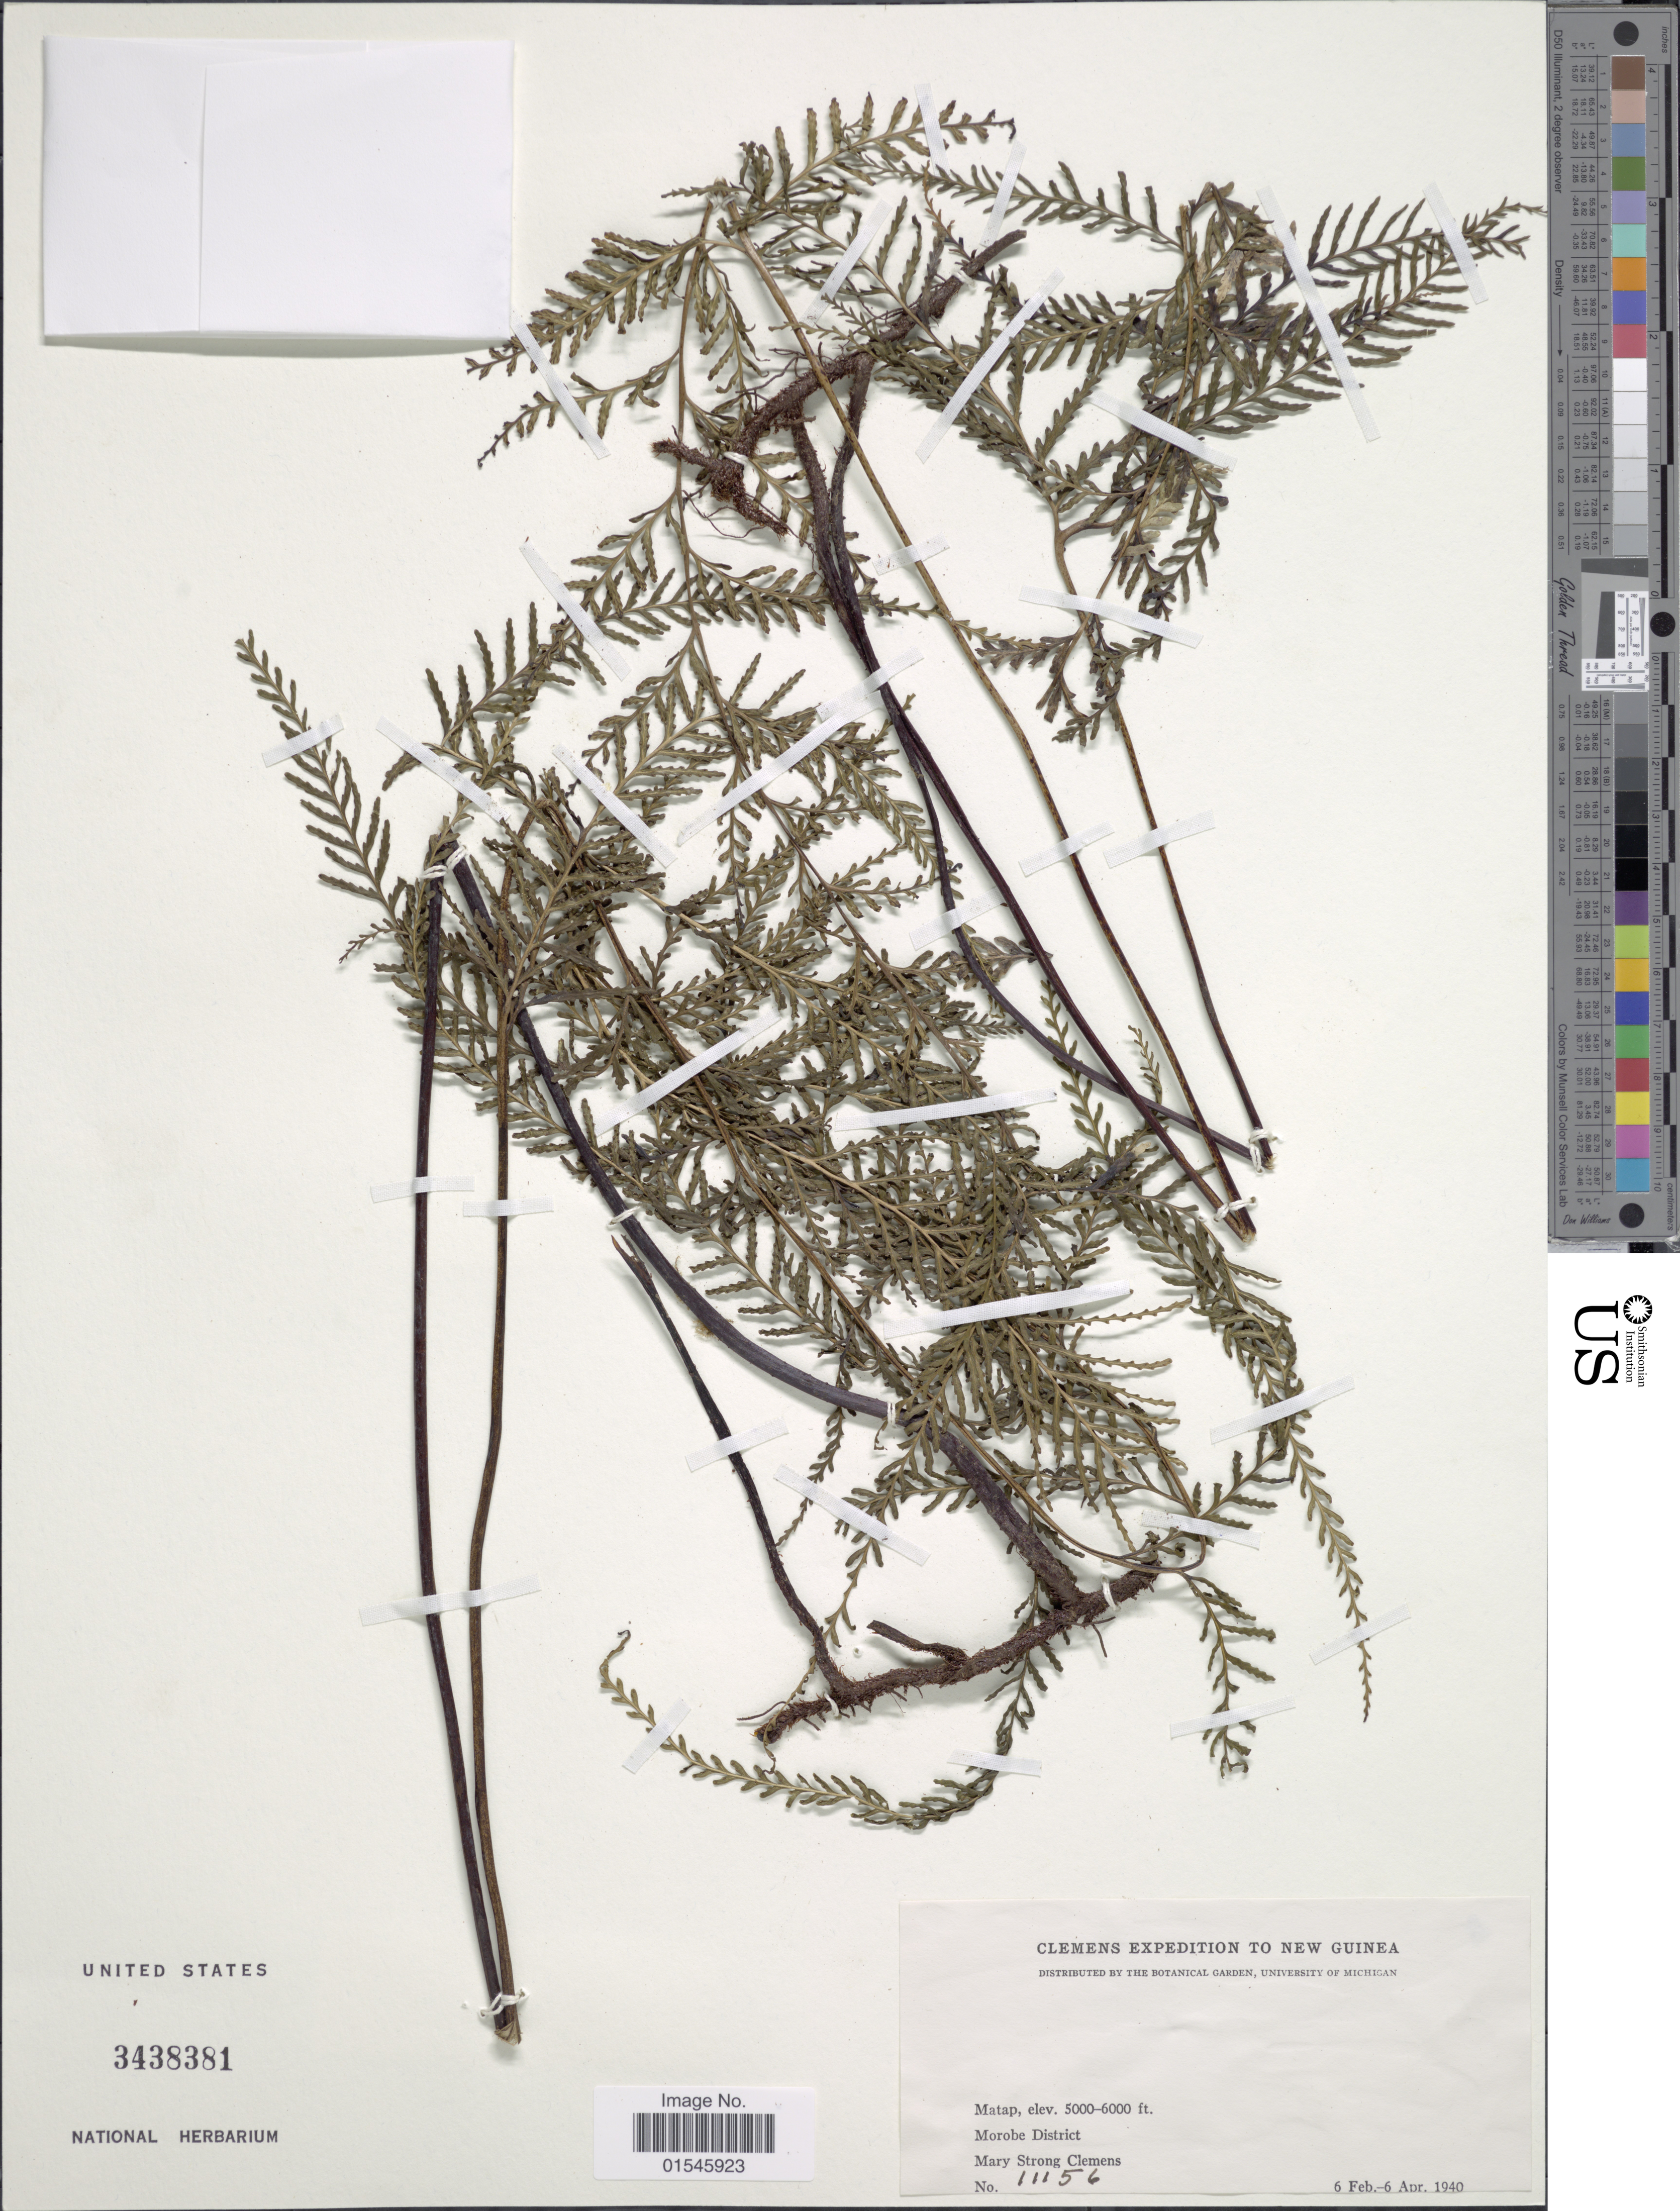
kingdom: Plantae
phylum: Tracheophyta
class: Polypodiopsida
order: Polypodiales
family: Hypodematiaceae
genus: Leucostegia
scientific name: Leucostegia sp.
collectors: M. S. Clemens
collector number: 1156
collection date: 1940-02-06/1940-04-06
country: Papua New Guinea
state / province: Morobe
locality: Matap, Morobe District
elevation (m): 1524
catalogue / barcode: US 3438381